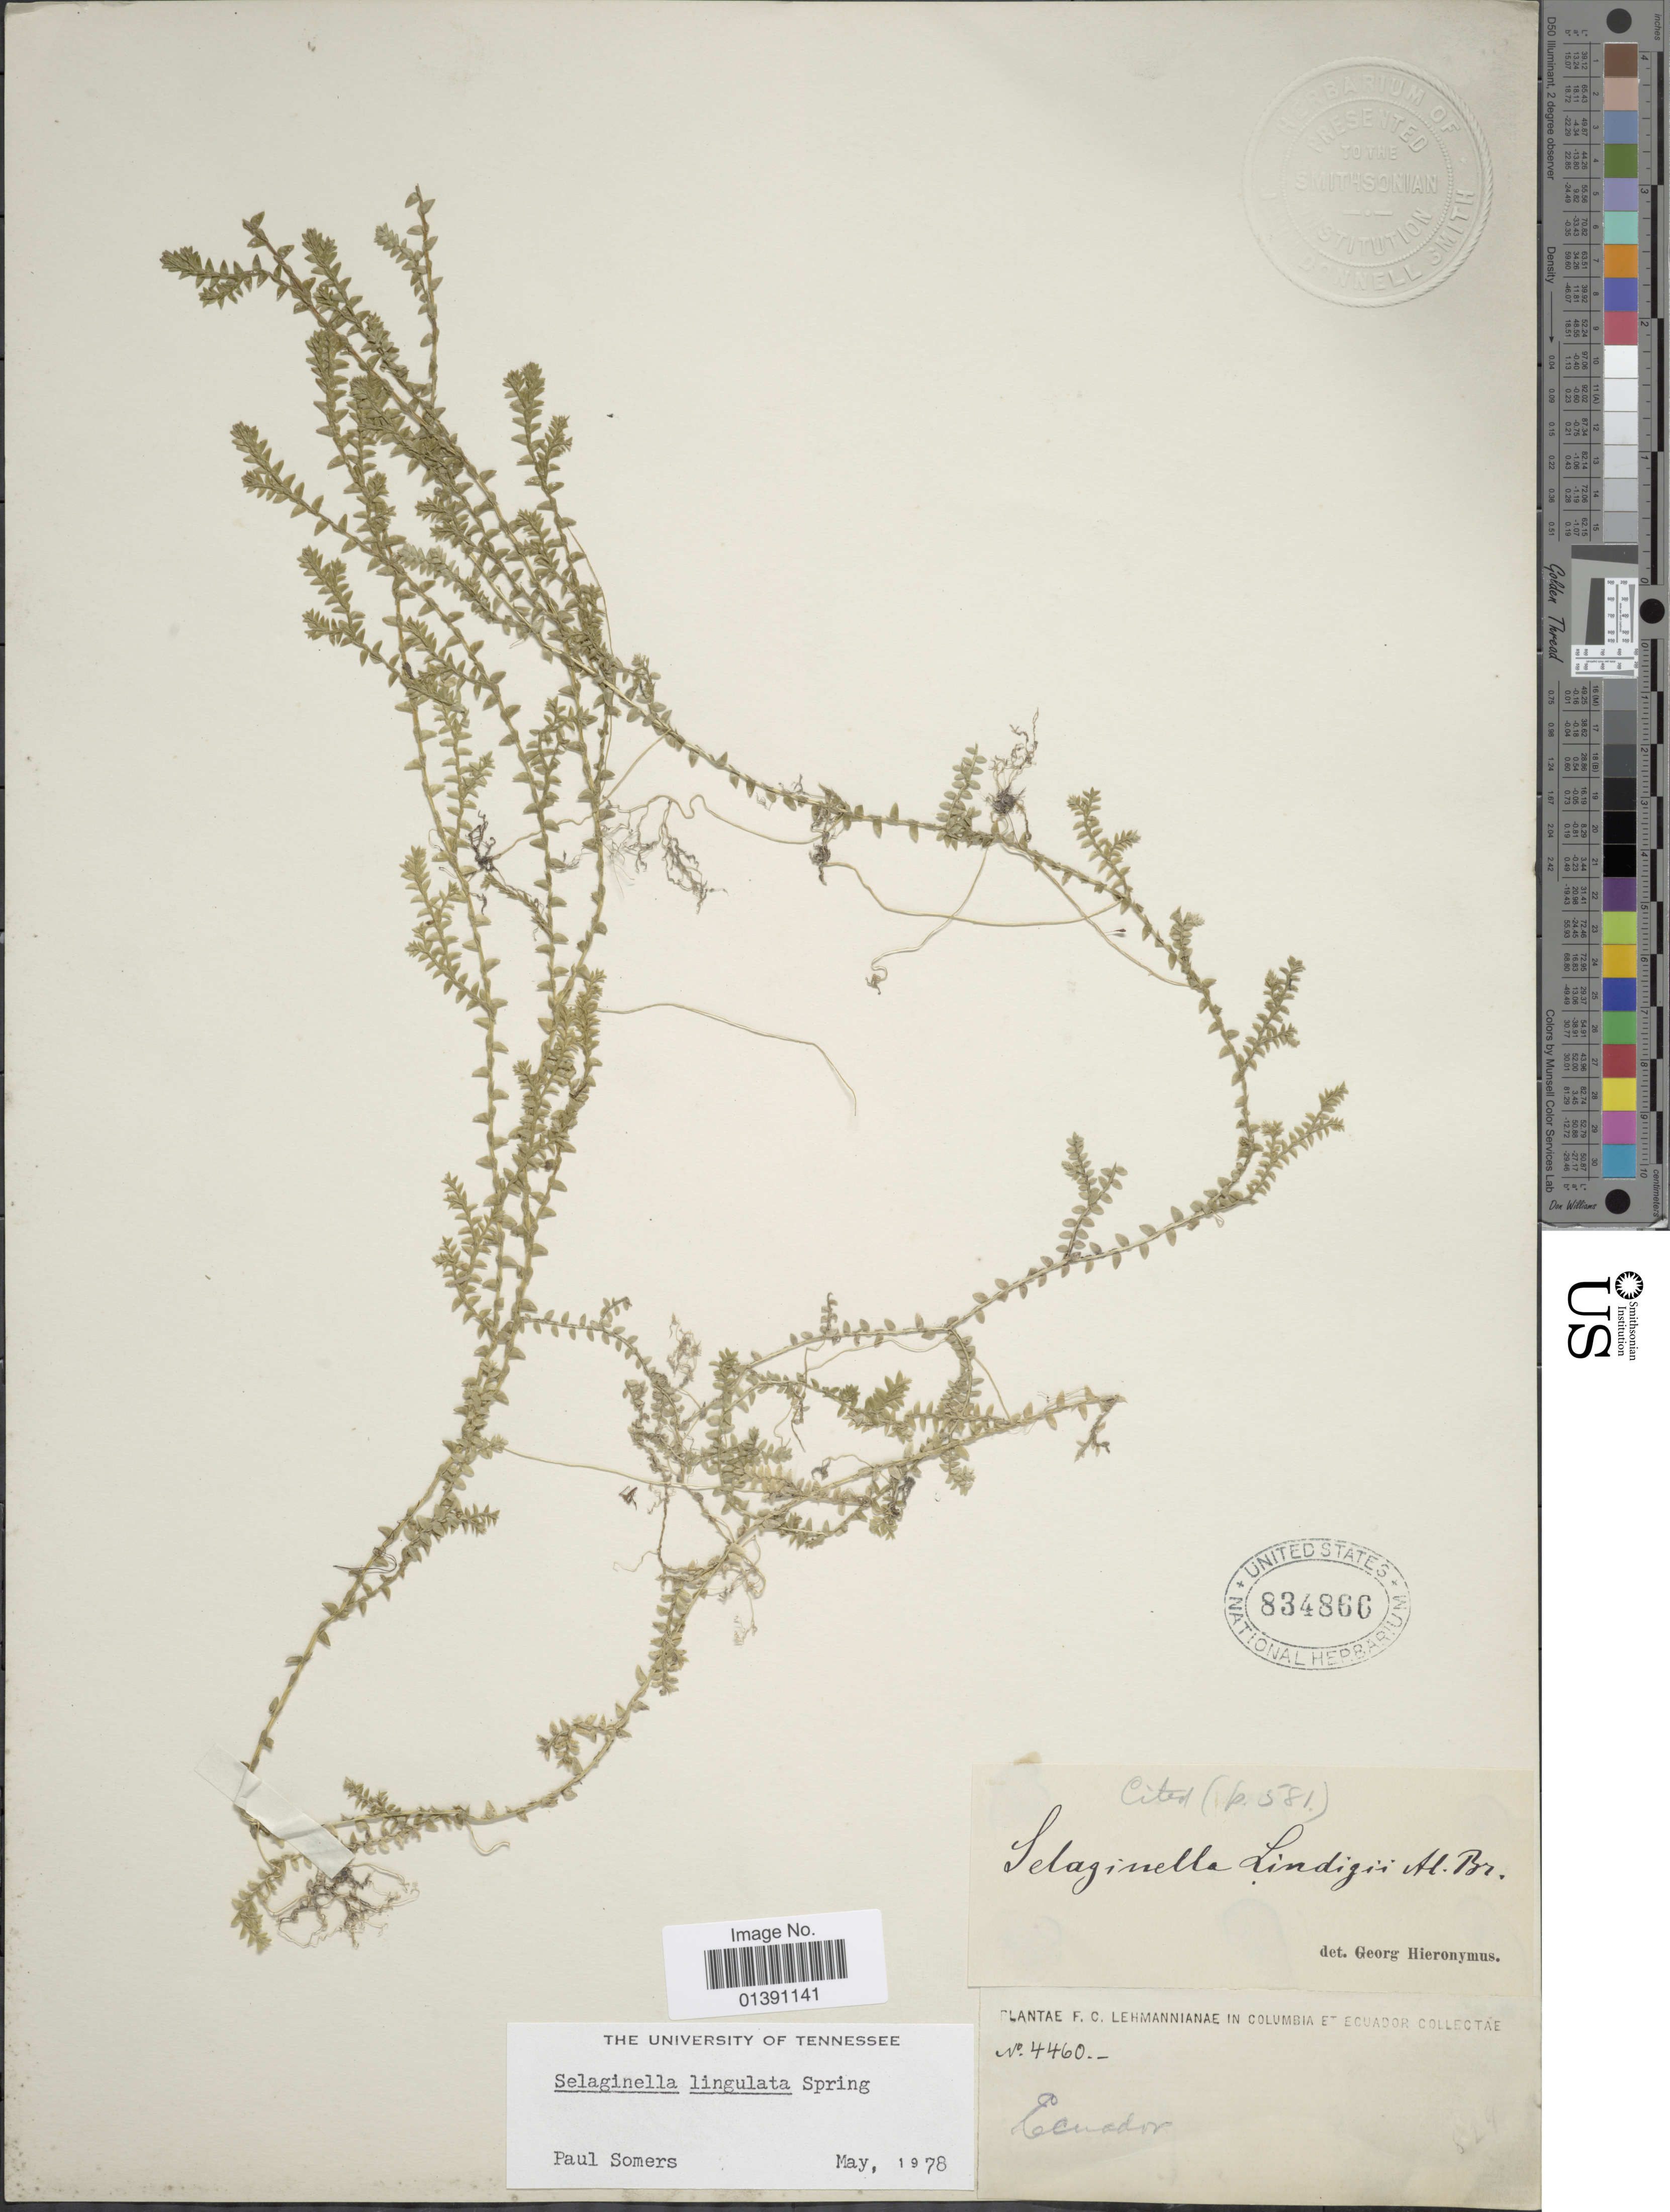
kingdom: Plantae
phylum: Tracheophyta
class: Lycopodiopsida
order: Selaginellales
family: Selaginellaceae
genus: Selaginella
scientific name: Selaginella lingulata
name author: Spring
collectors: F. C. Lehmann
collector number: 4460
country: Ecuador